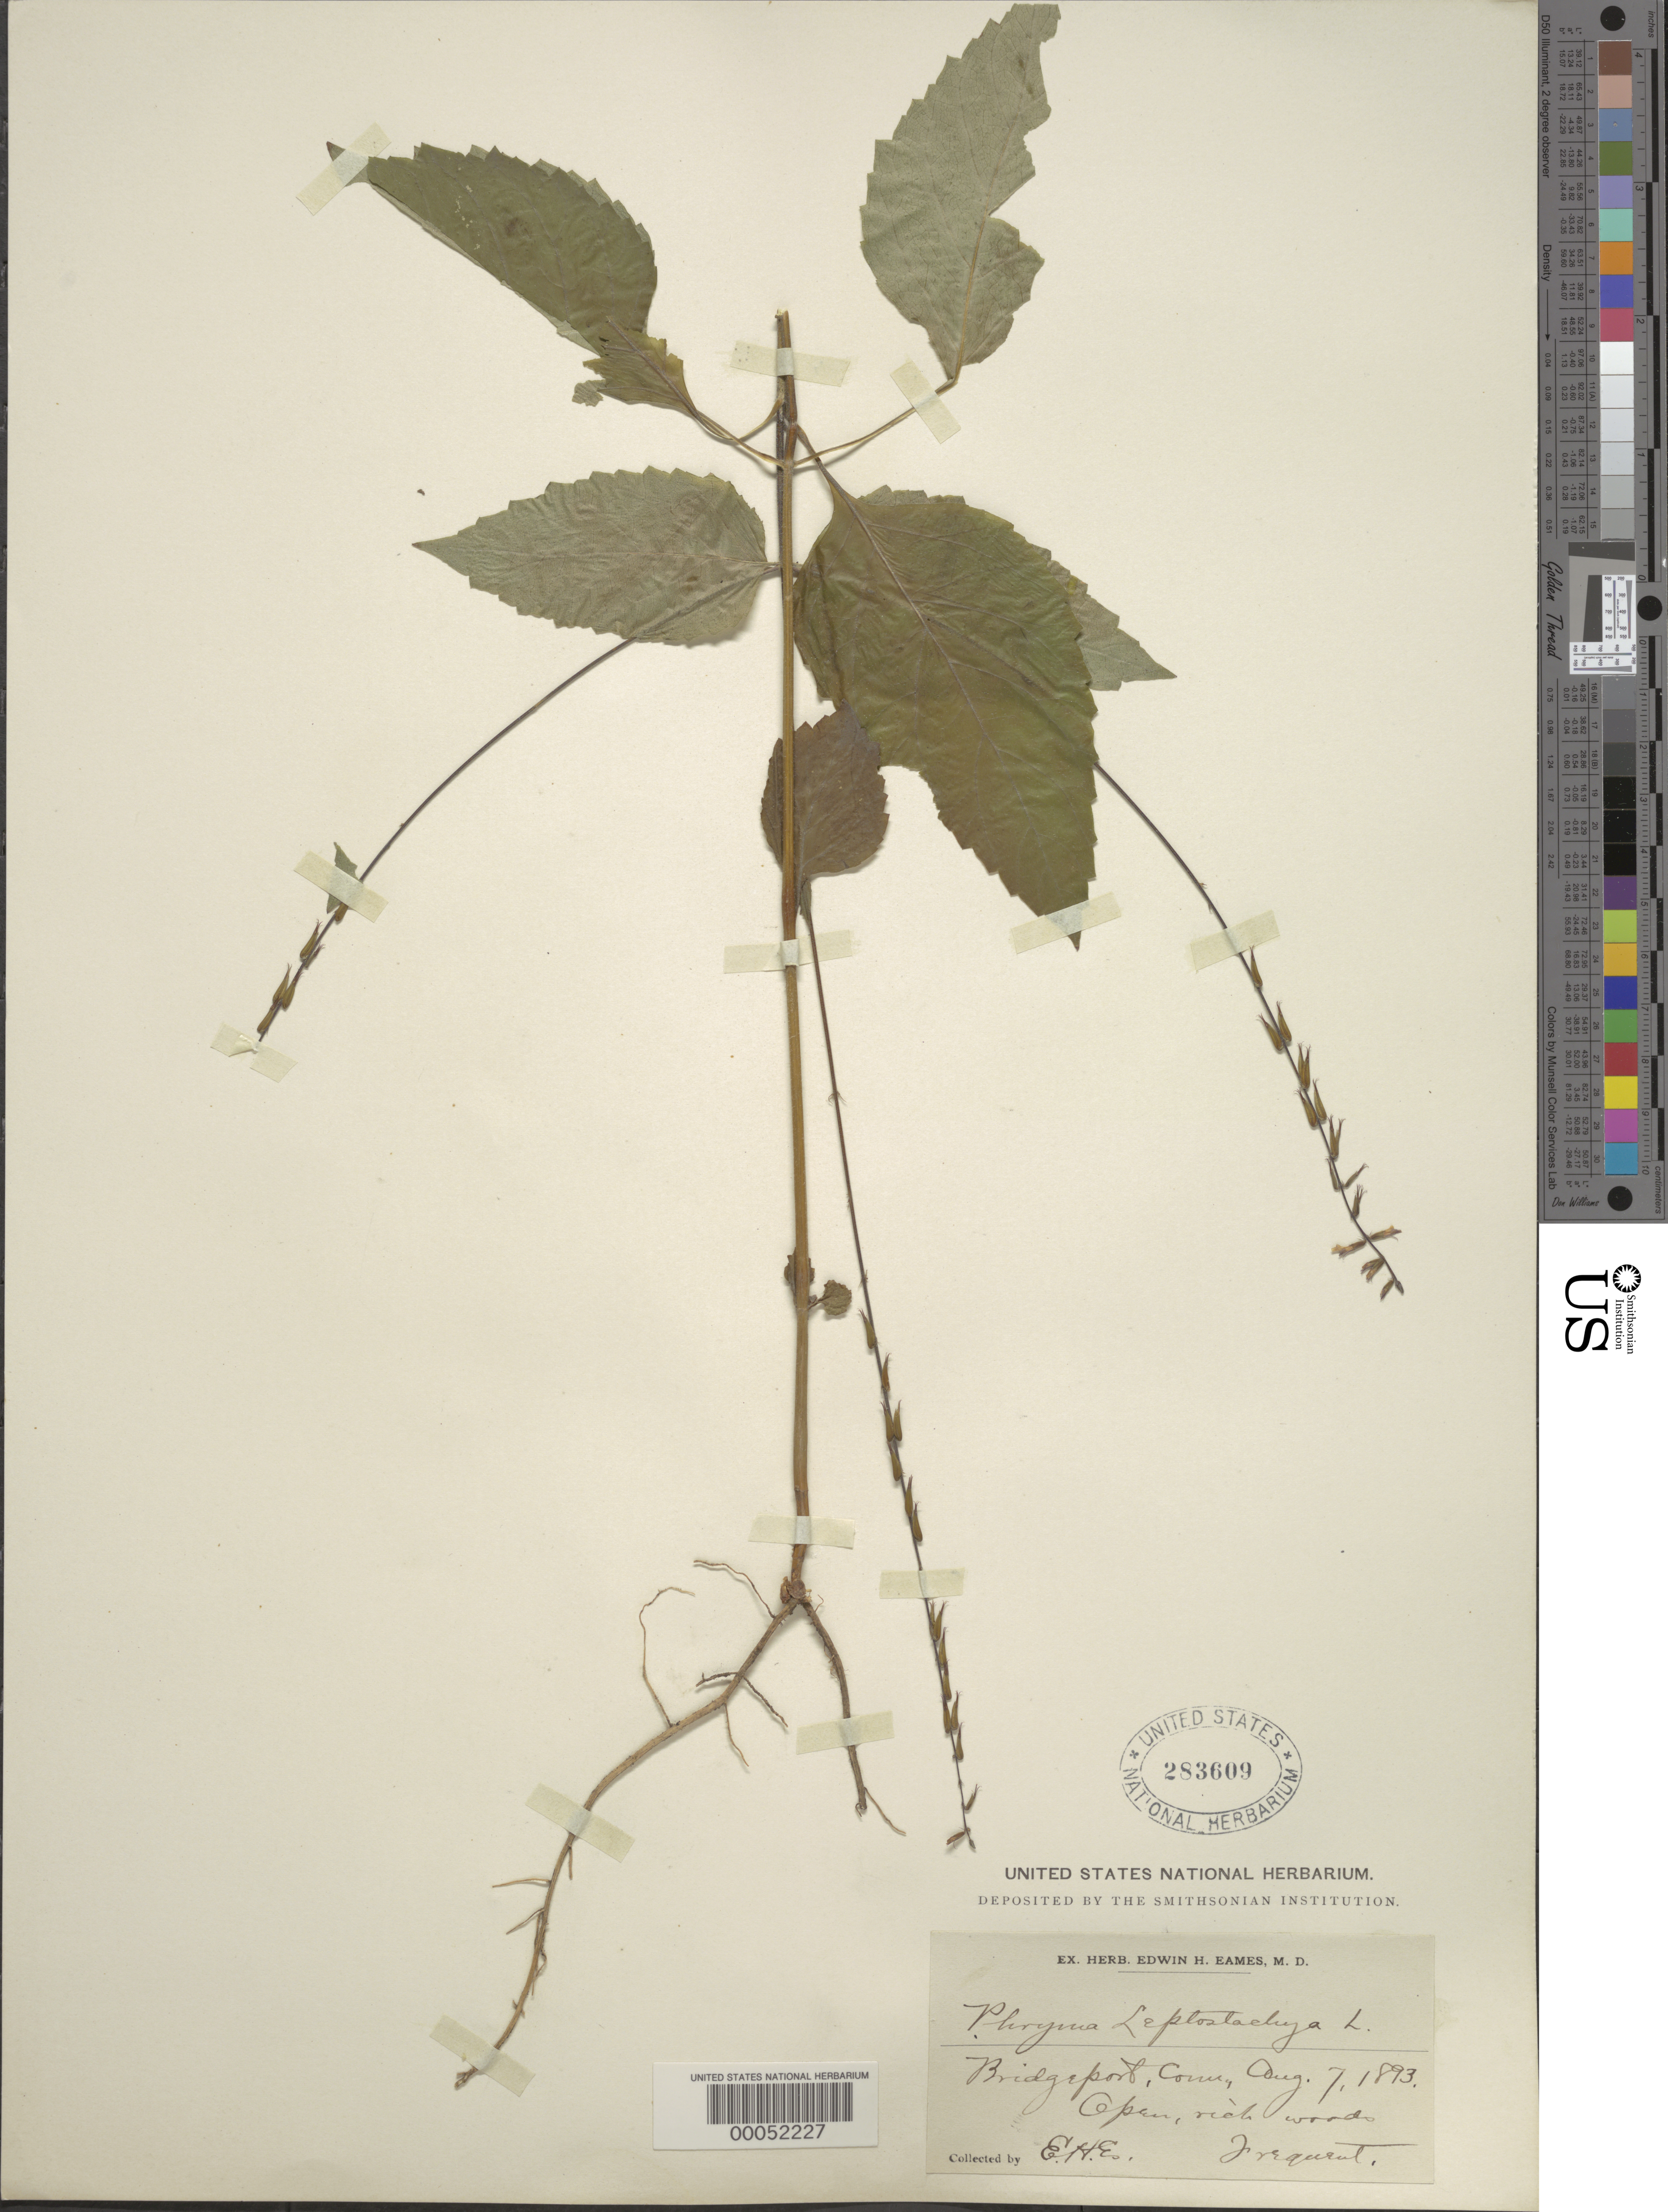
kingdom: Plantae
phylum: Tracheophyta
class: Magnoliopsida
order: Lamiales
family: Phrymaceae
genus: Phryma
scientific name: Phryma leptostachya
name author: L.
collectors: E. H. Eames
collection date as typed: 07 Aug 1893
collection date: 1893-08-07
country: United States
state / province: Connecticut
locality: Bridgeport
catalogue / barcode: US 283609